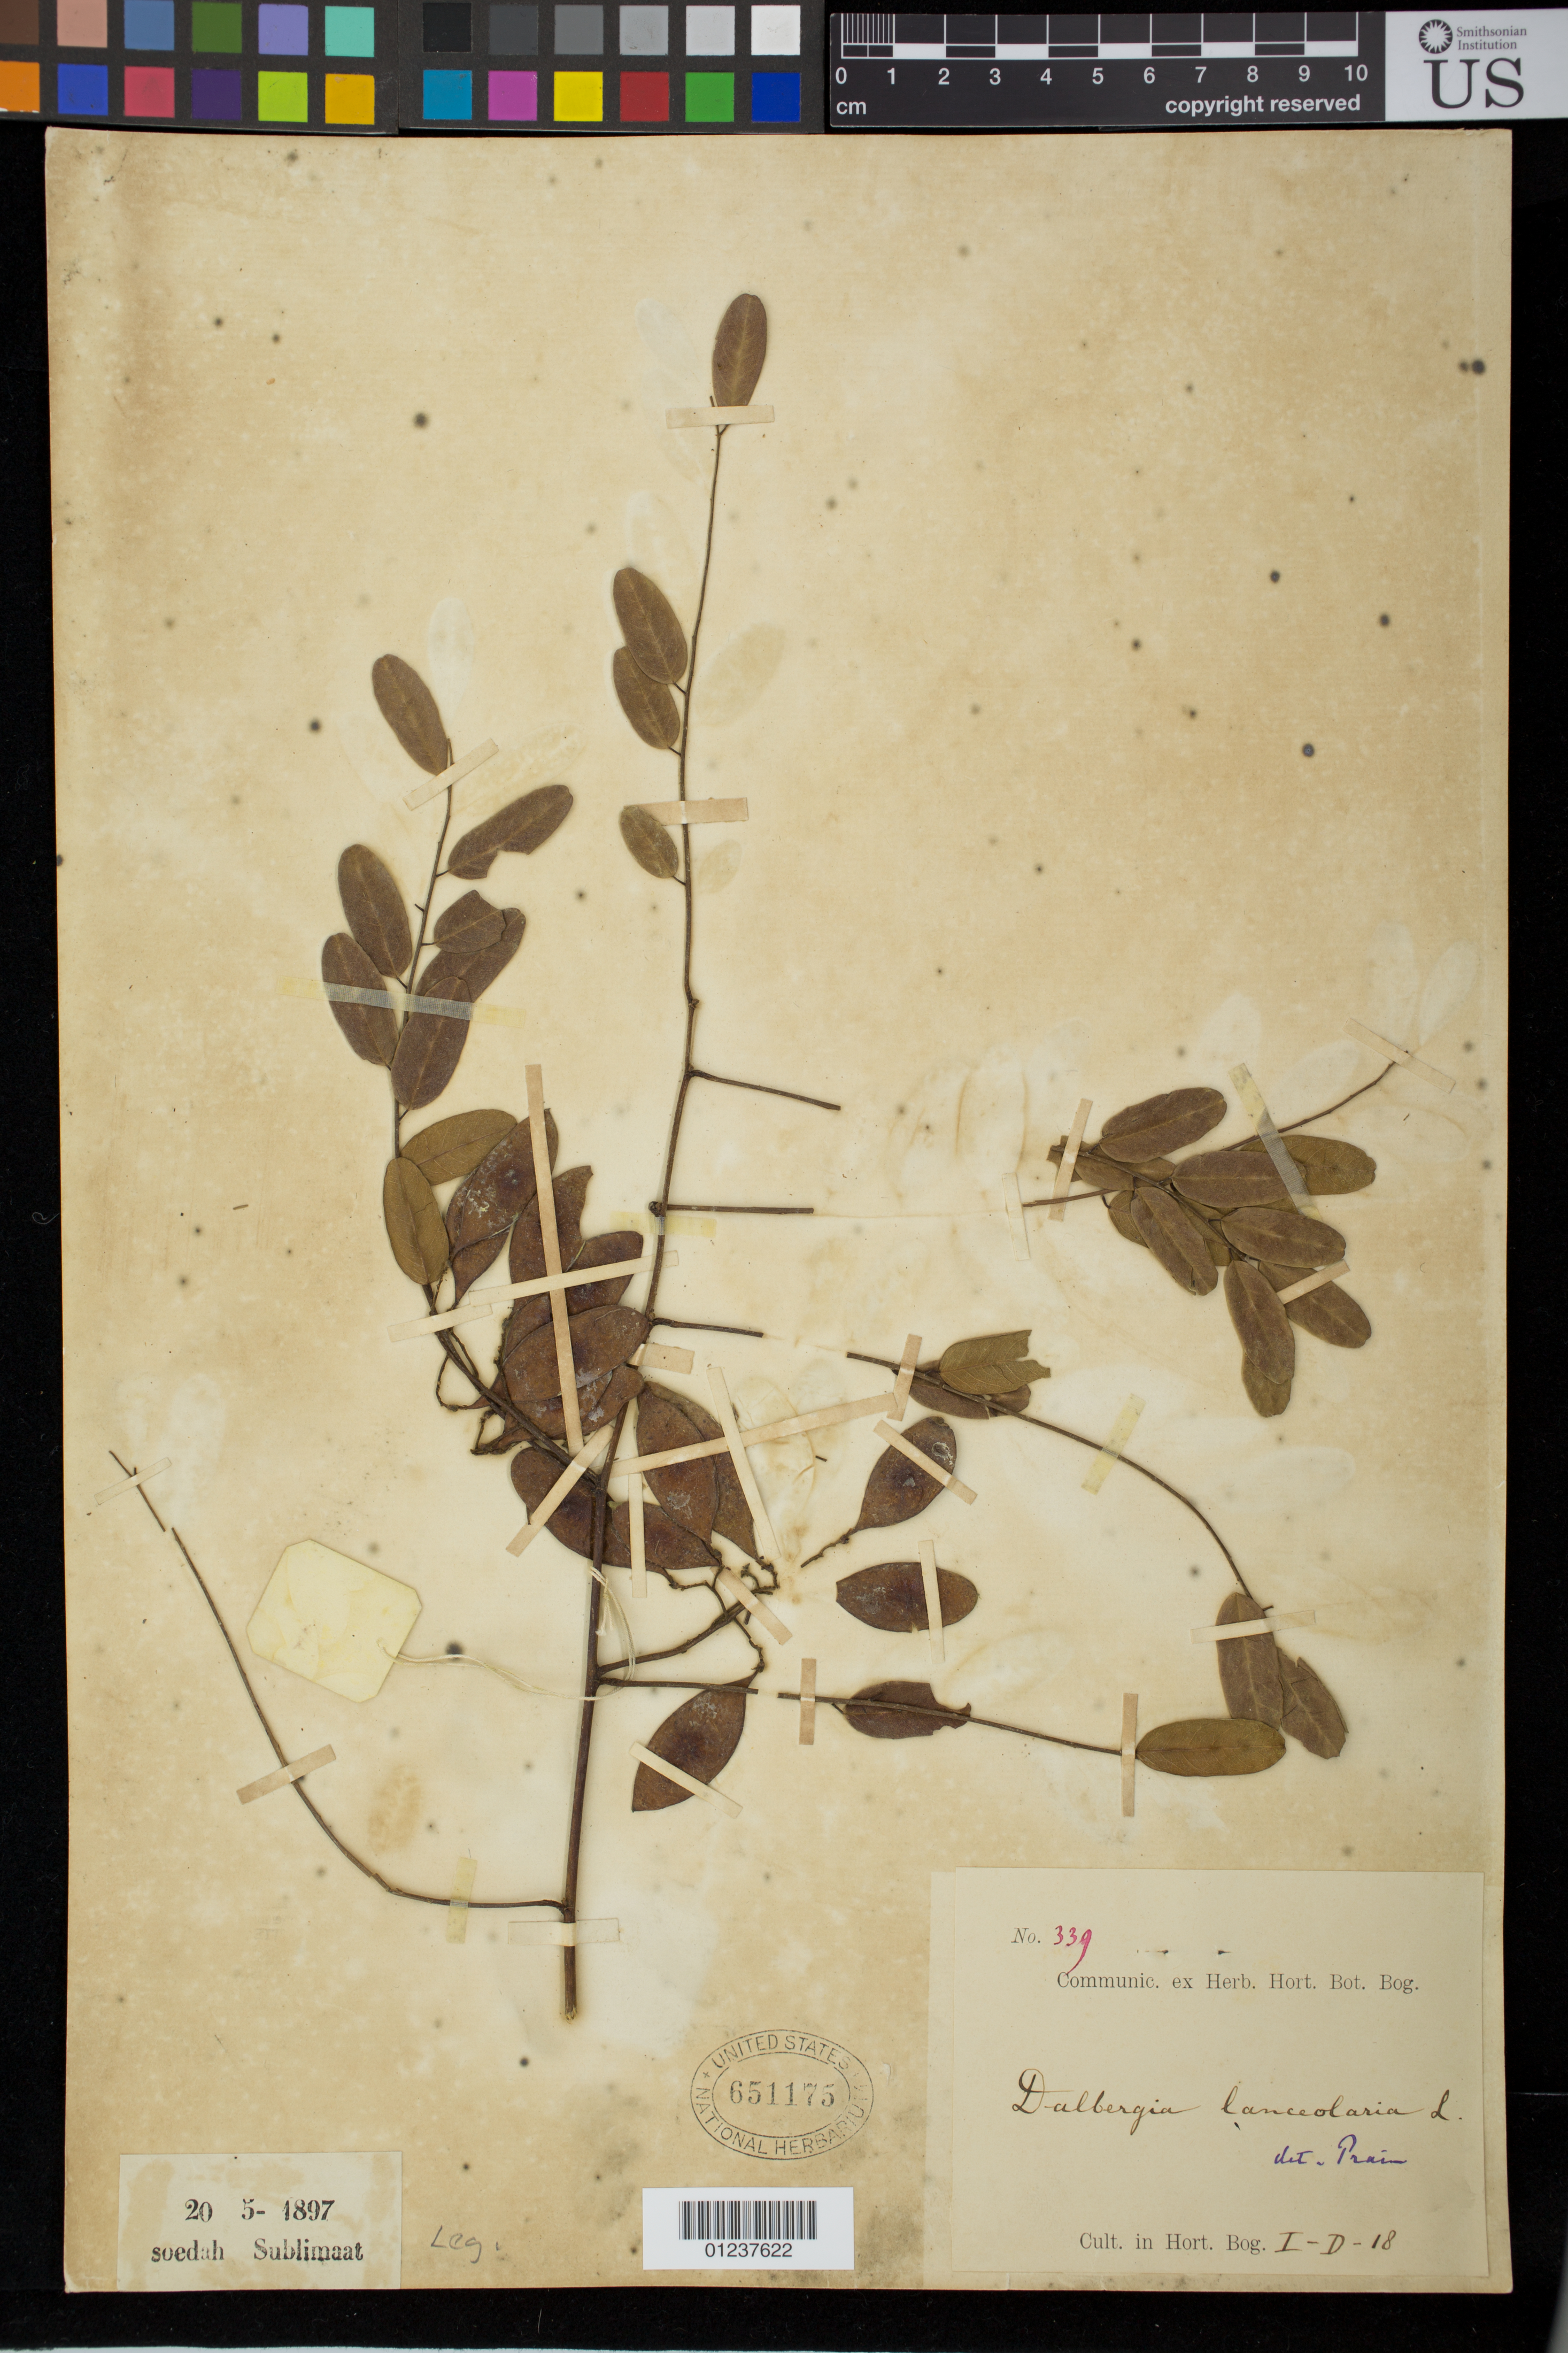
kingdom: Plantae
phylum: Tracheophyta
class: Magnoliopsida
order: Fabales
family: Fabaceae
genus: Dalbergia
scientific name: Dalbergia lanceolaria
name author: L. f.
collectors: ex herb. Hort. Bot. Bog.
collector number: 339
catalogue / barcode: US 651175